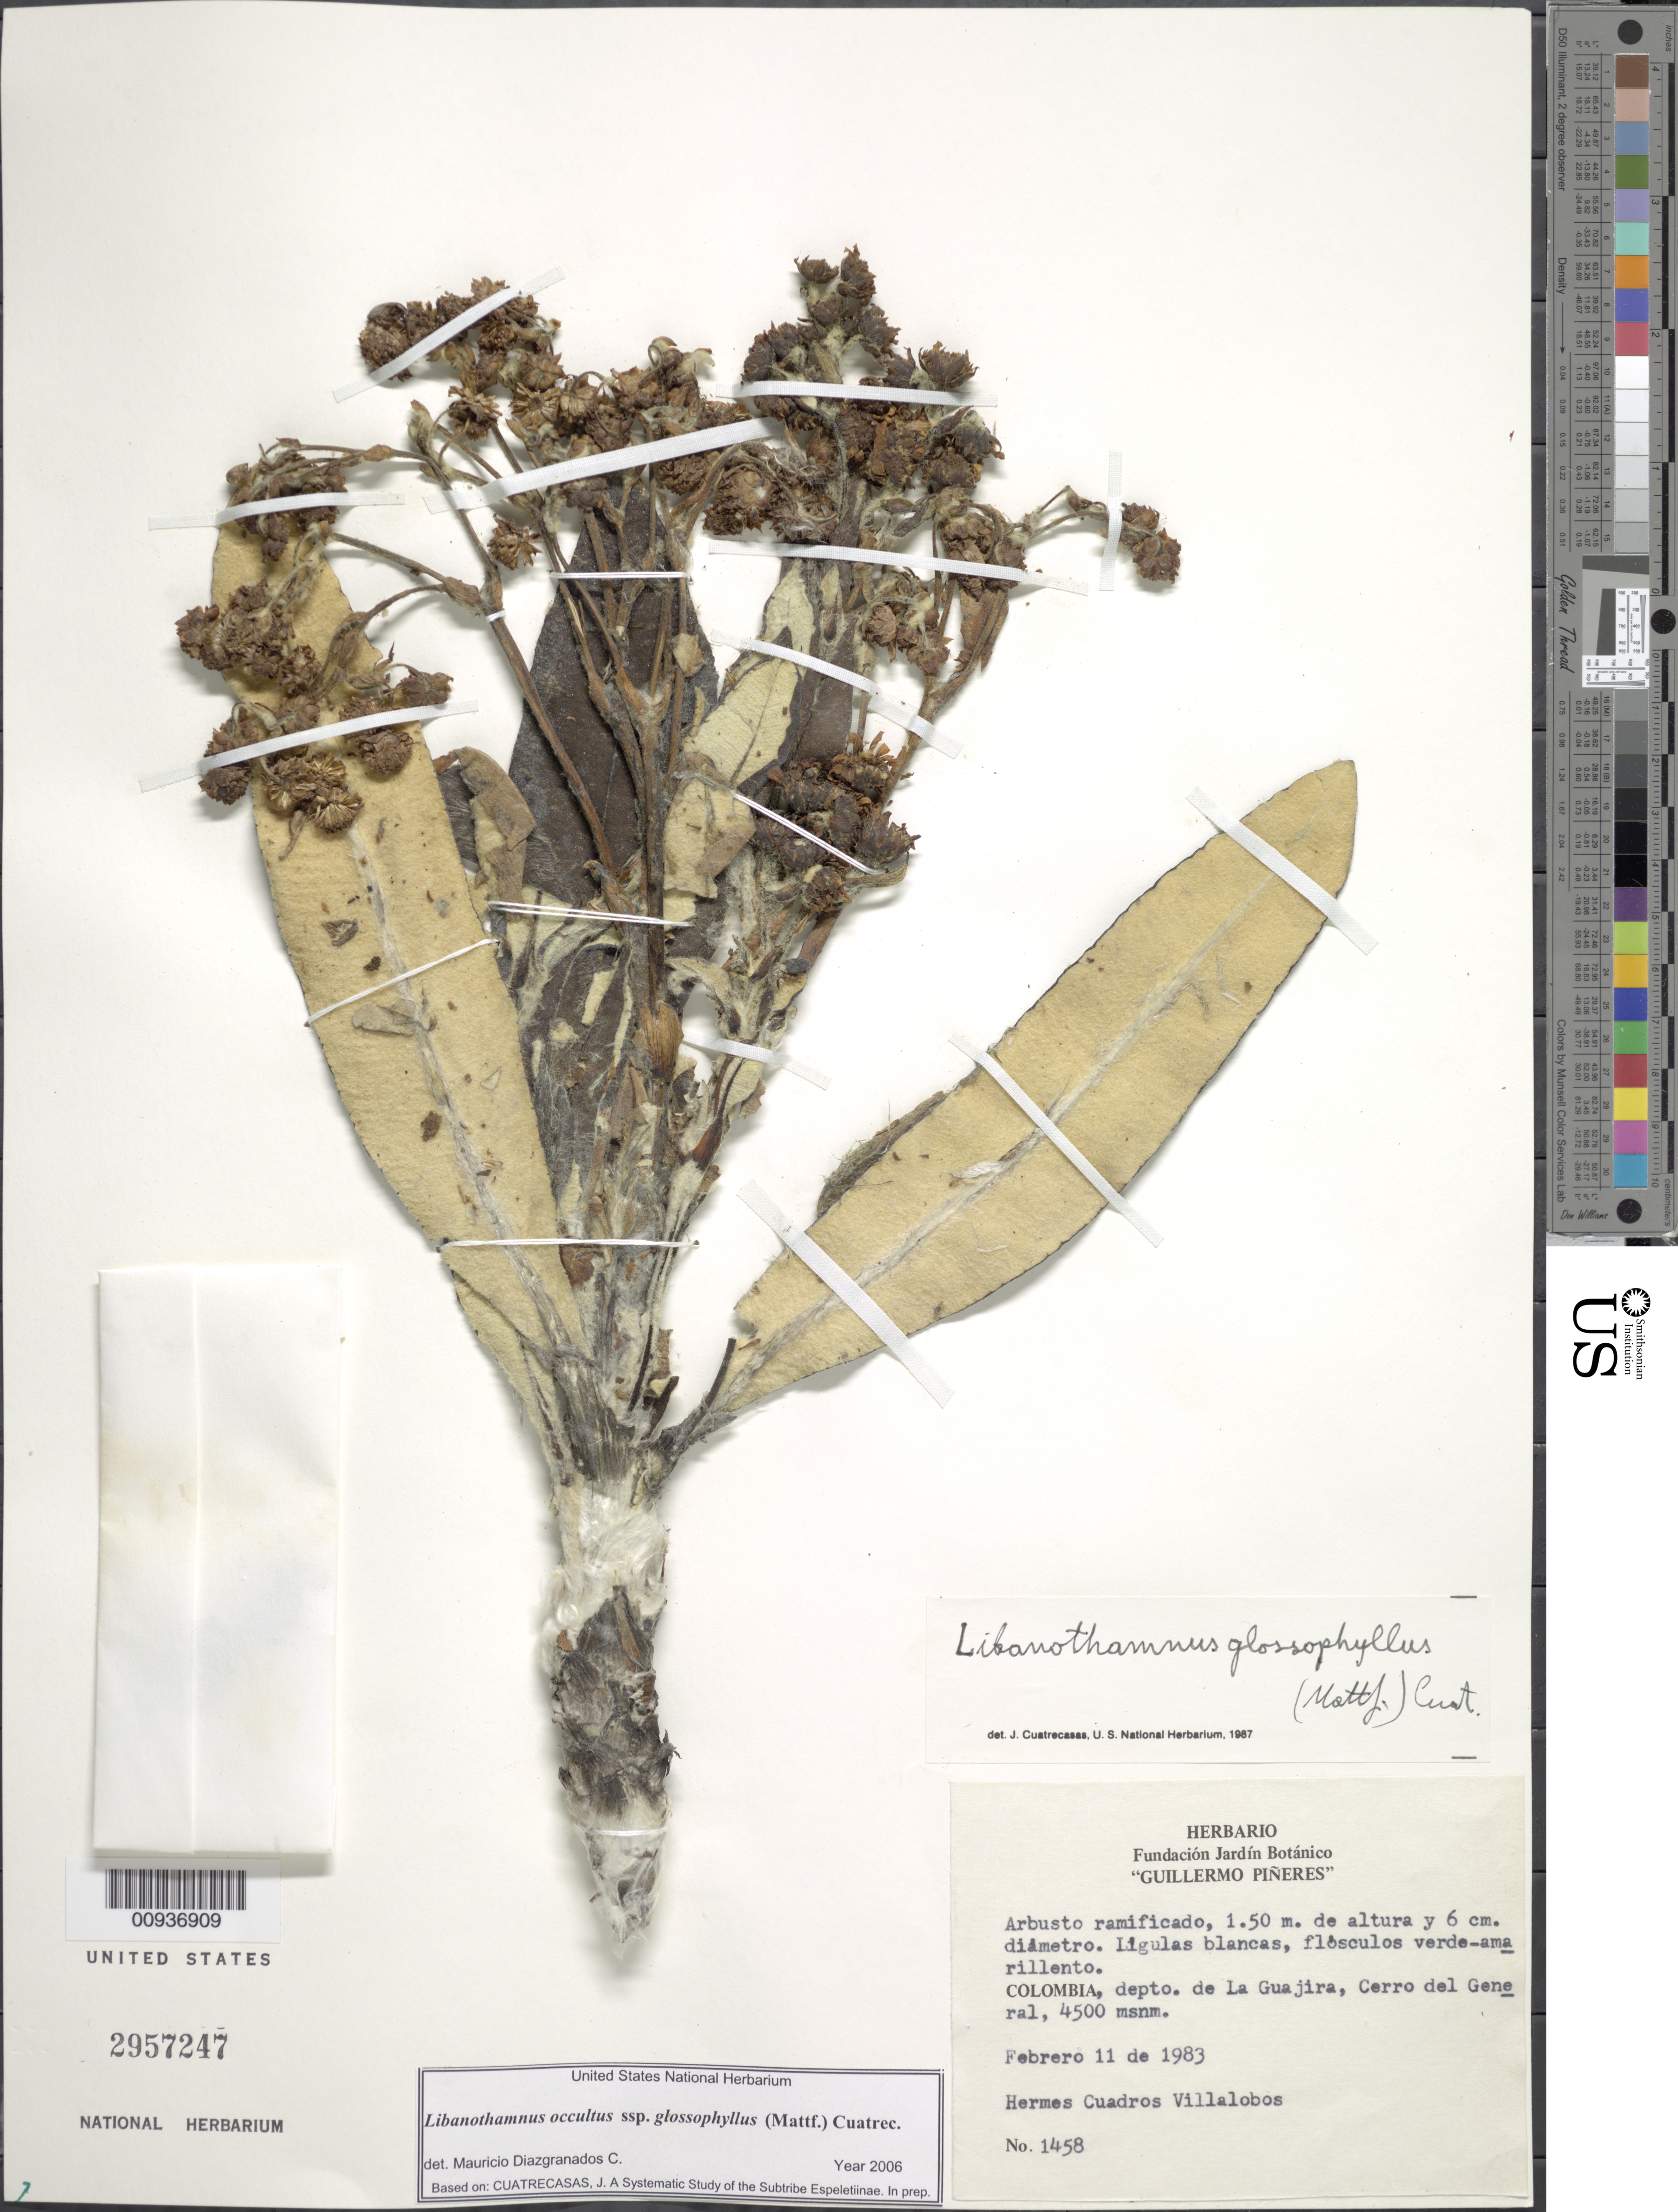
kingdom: Plantae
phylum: Tracheophyta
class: Magnoliopsida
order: Asterales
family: Asteraceae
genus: Libanothamnus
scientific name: Libanothamnus occultus subsp. glossophyllus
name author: (Mattf.) Cuatrec.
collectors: H. Cuadros V.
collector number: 1458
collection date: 1983-02-11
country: Colombia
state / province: La Guajira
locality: Cerro del General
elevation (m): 4500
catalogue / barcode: US 2957247